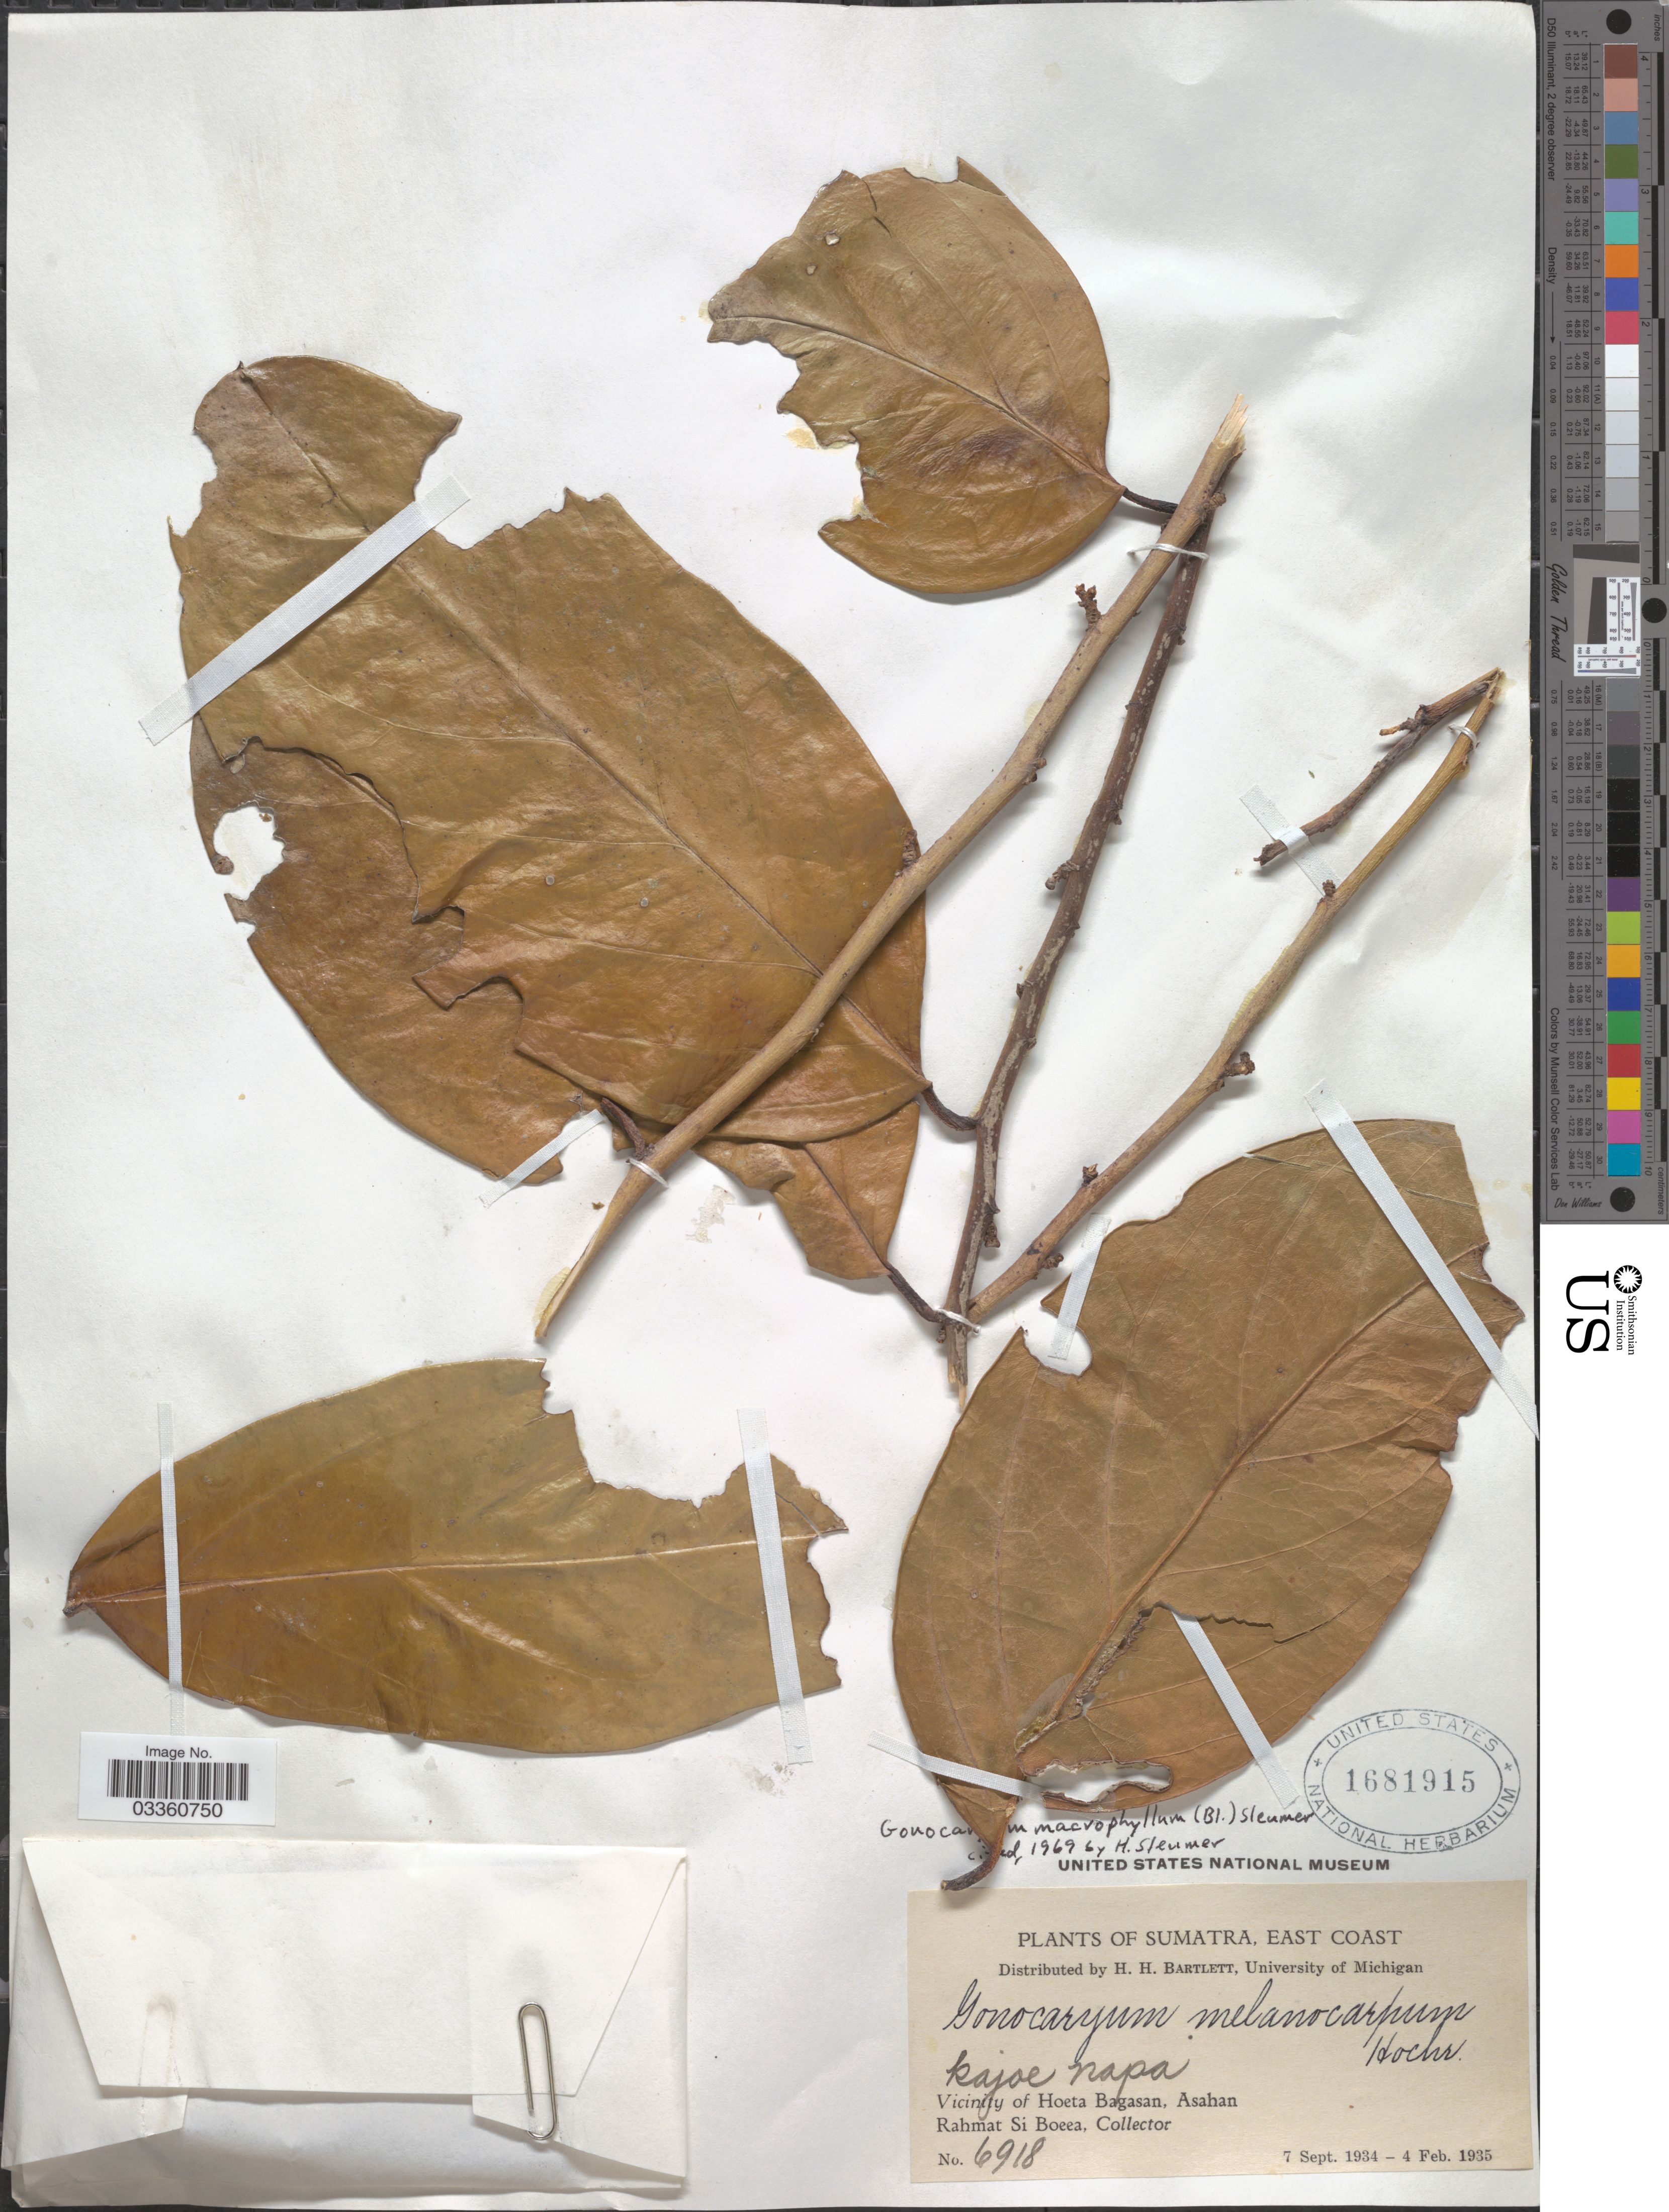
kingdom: Plantae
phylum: Tracheophyta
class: Magnoliopsida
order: Cardiopteridales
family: Cardiopteridaceae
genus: Gonocaryum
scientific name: Gonocaryum macrophyllum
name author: (Blume) Sleumer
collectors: Rahmat Si Boeea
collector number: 6918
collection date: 1934-09-09/1935-02-04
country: Indonesia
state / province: Sumatra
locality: East Coast, Vicinity of Hoeta Bagasan, Asahan.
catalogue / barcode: US 1681915